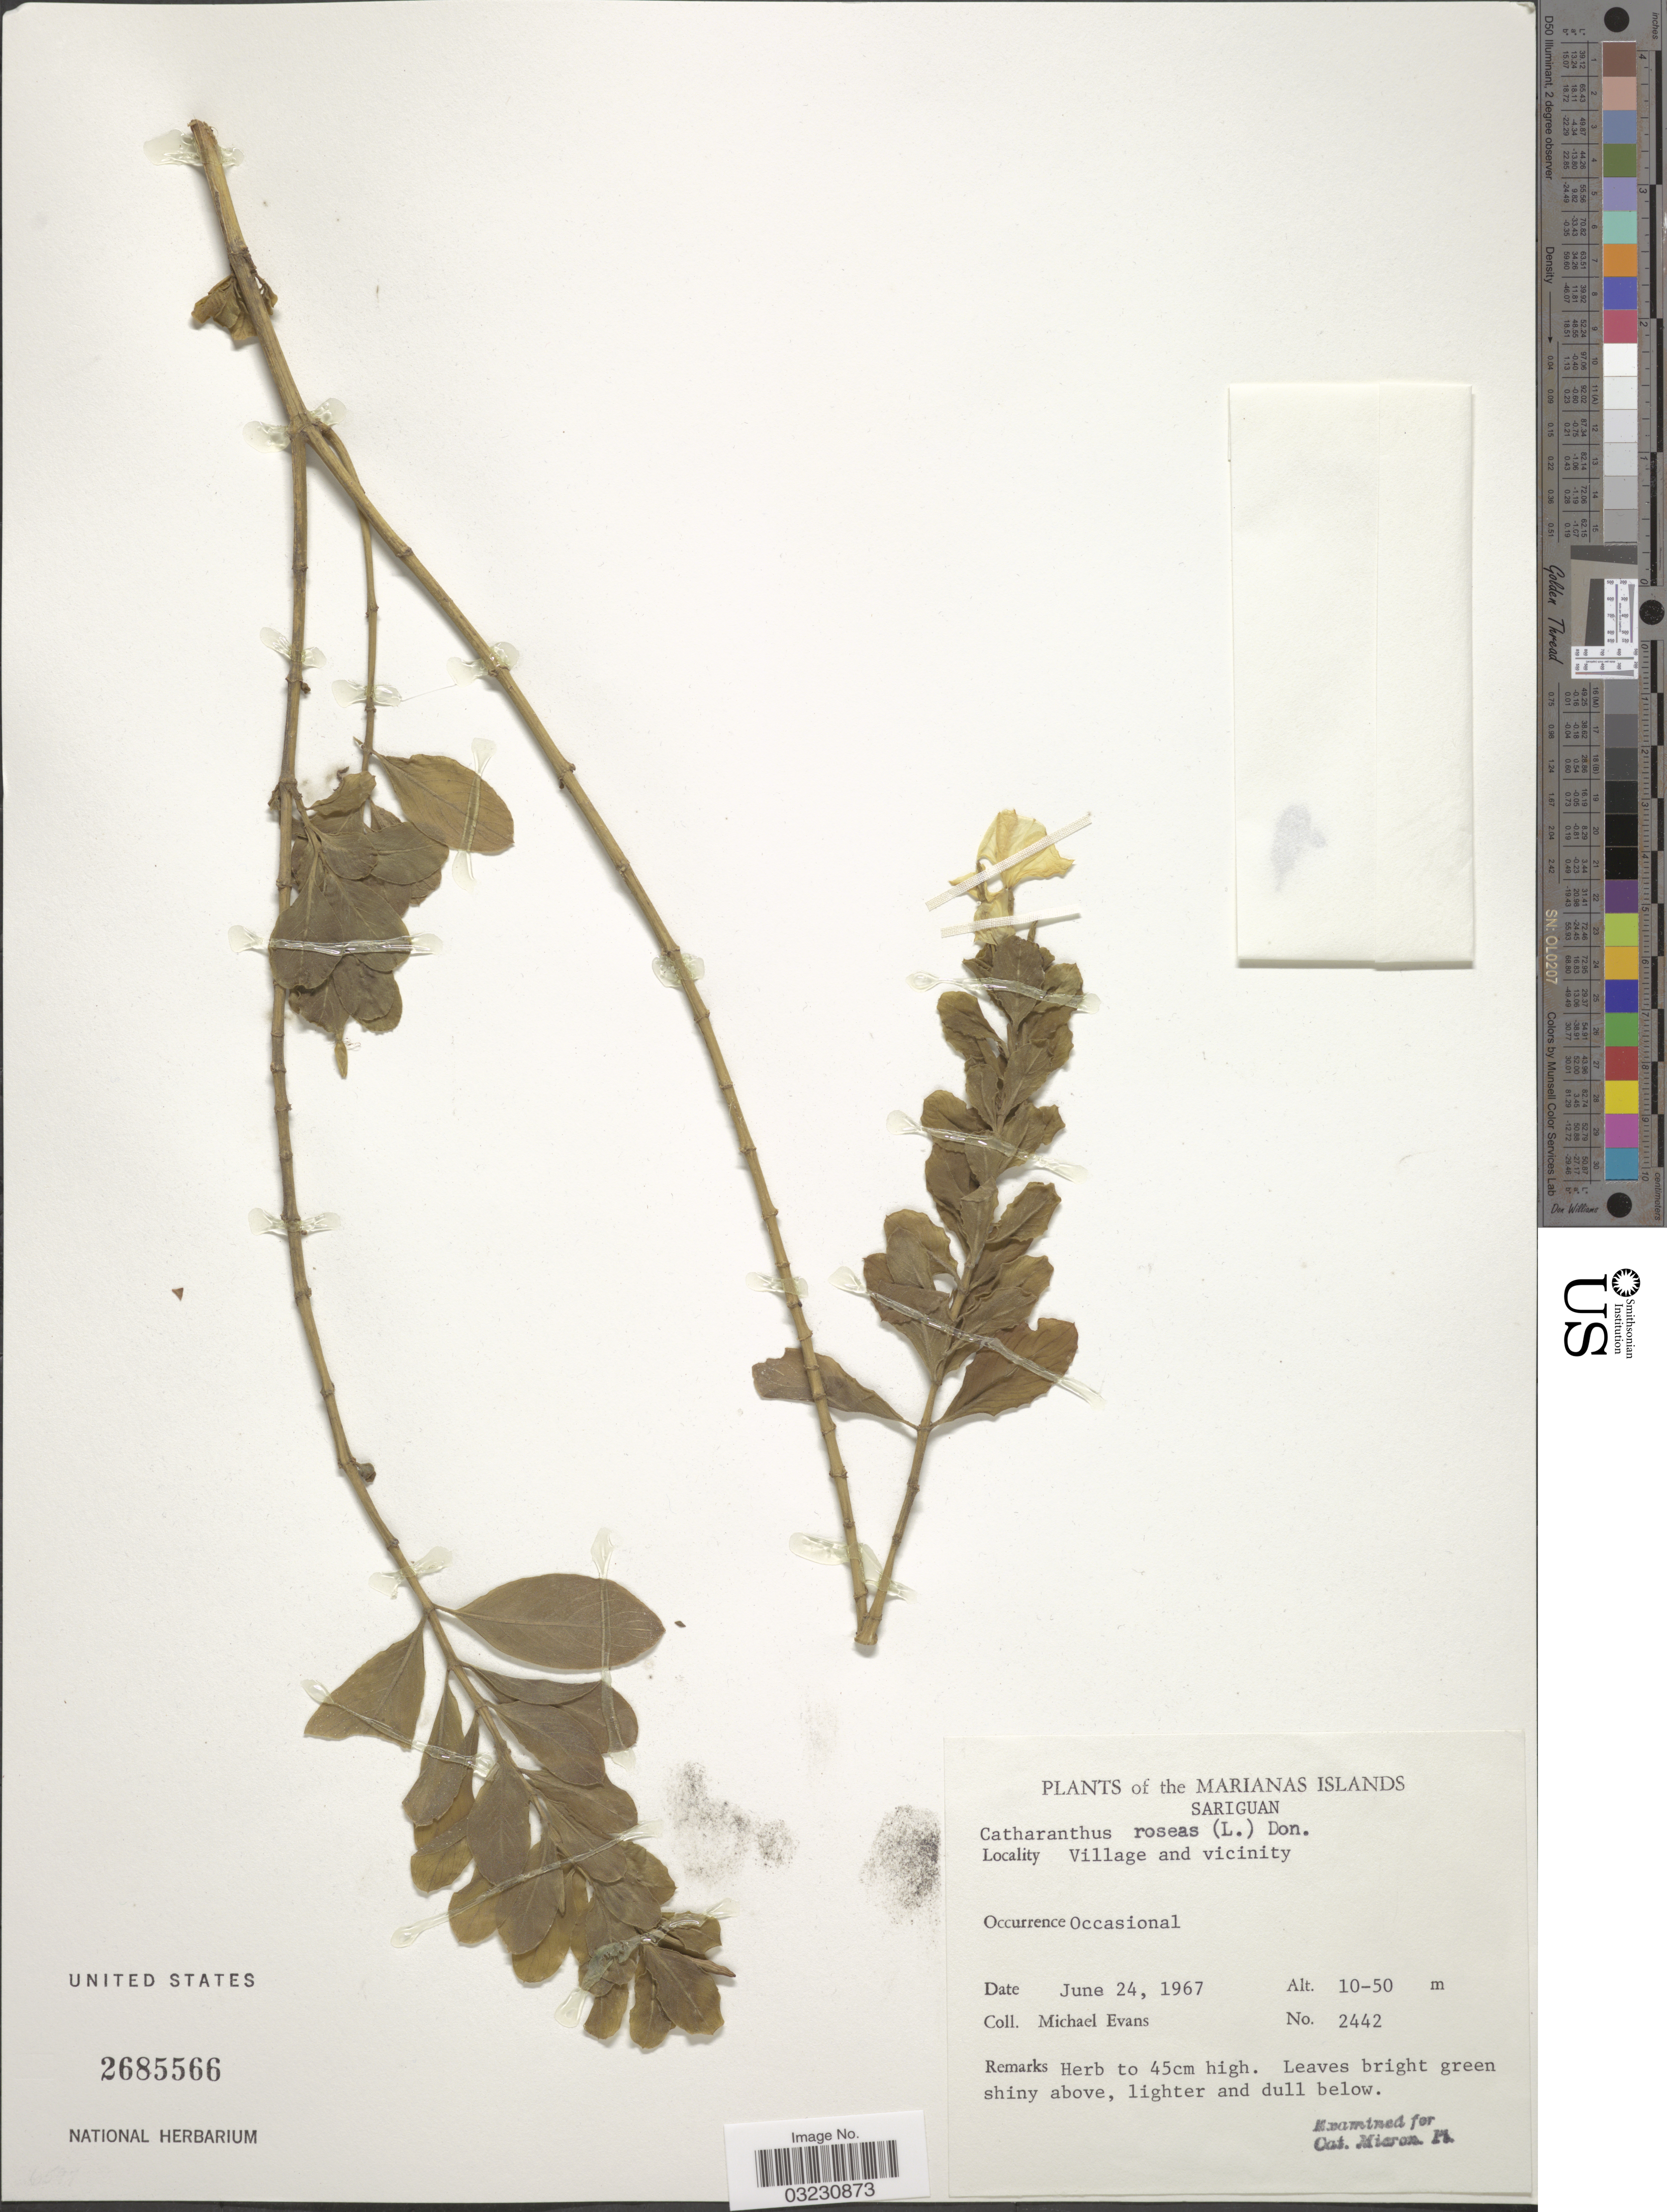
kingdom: Plantae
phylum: Tracheophyta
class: Magnoliopsida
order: Gentianales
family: Apocynaceae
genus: Catharanthus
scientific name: Catharanthus roseus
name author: (L.) G. Don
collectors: M. Evans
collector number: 2442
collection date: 1967-06-24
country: Northern Mariana Islands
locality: Marianas Islands. Sariguan. Village and vicinity.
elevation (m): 10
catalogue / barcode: US 2685566